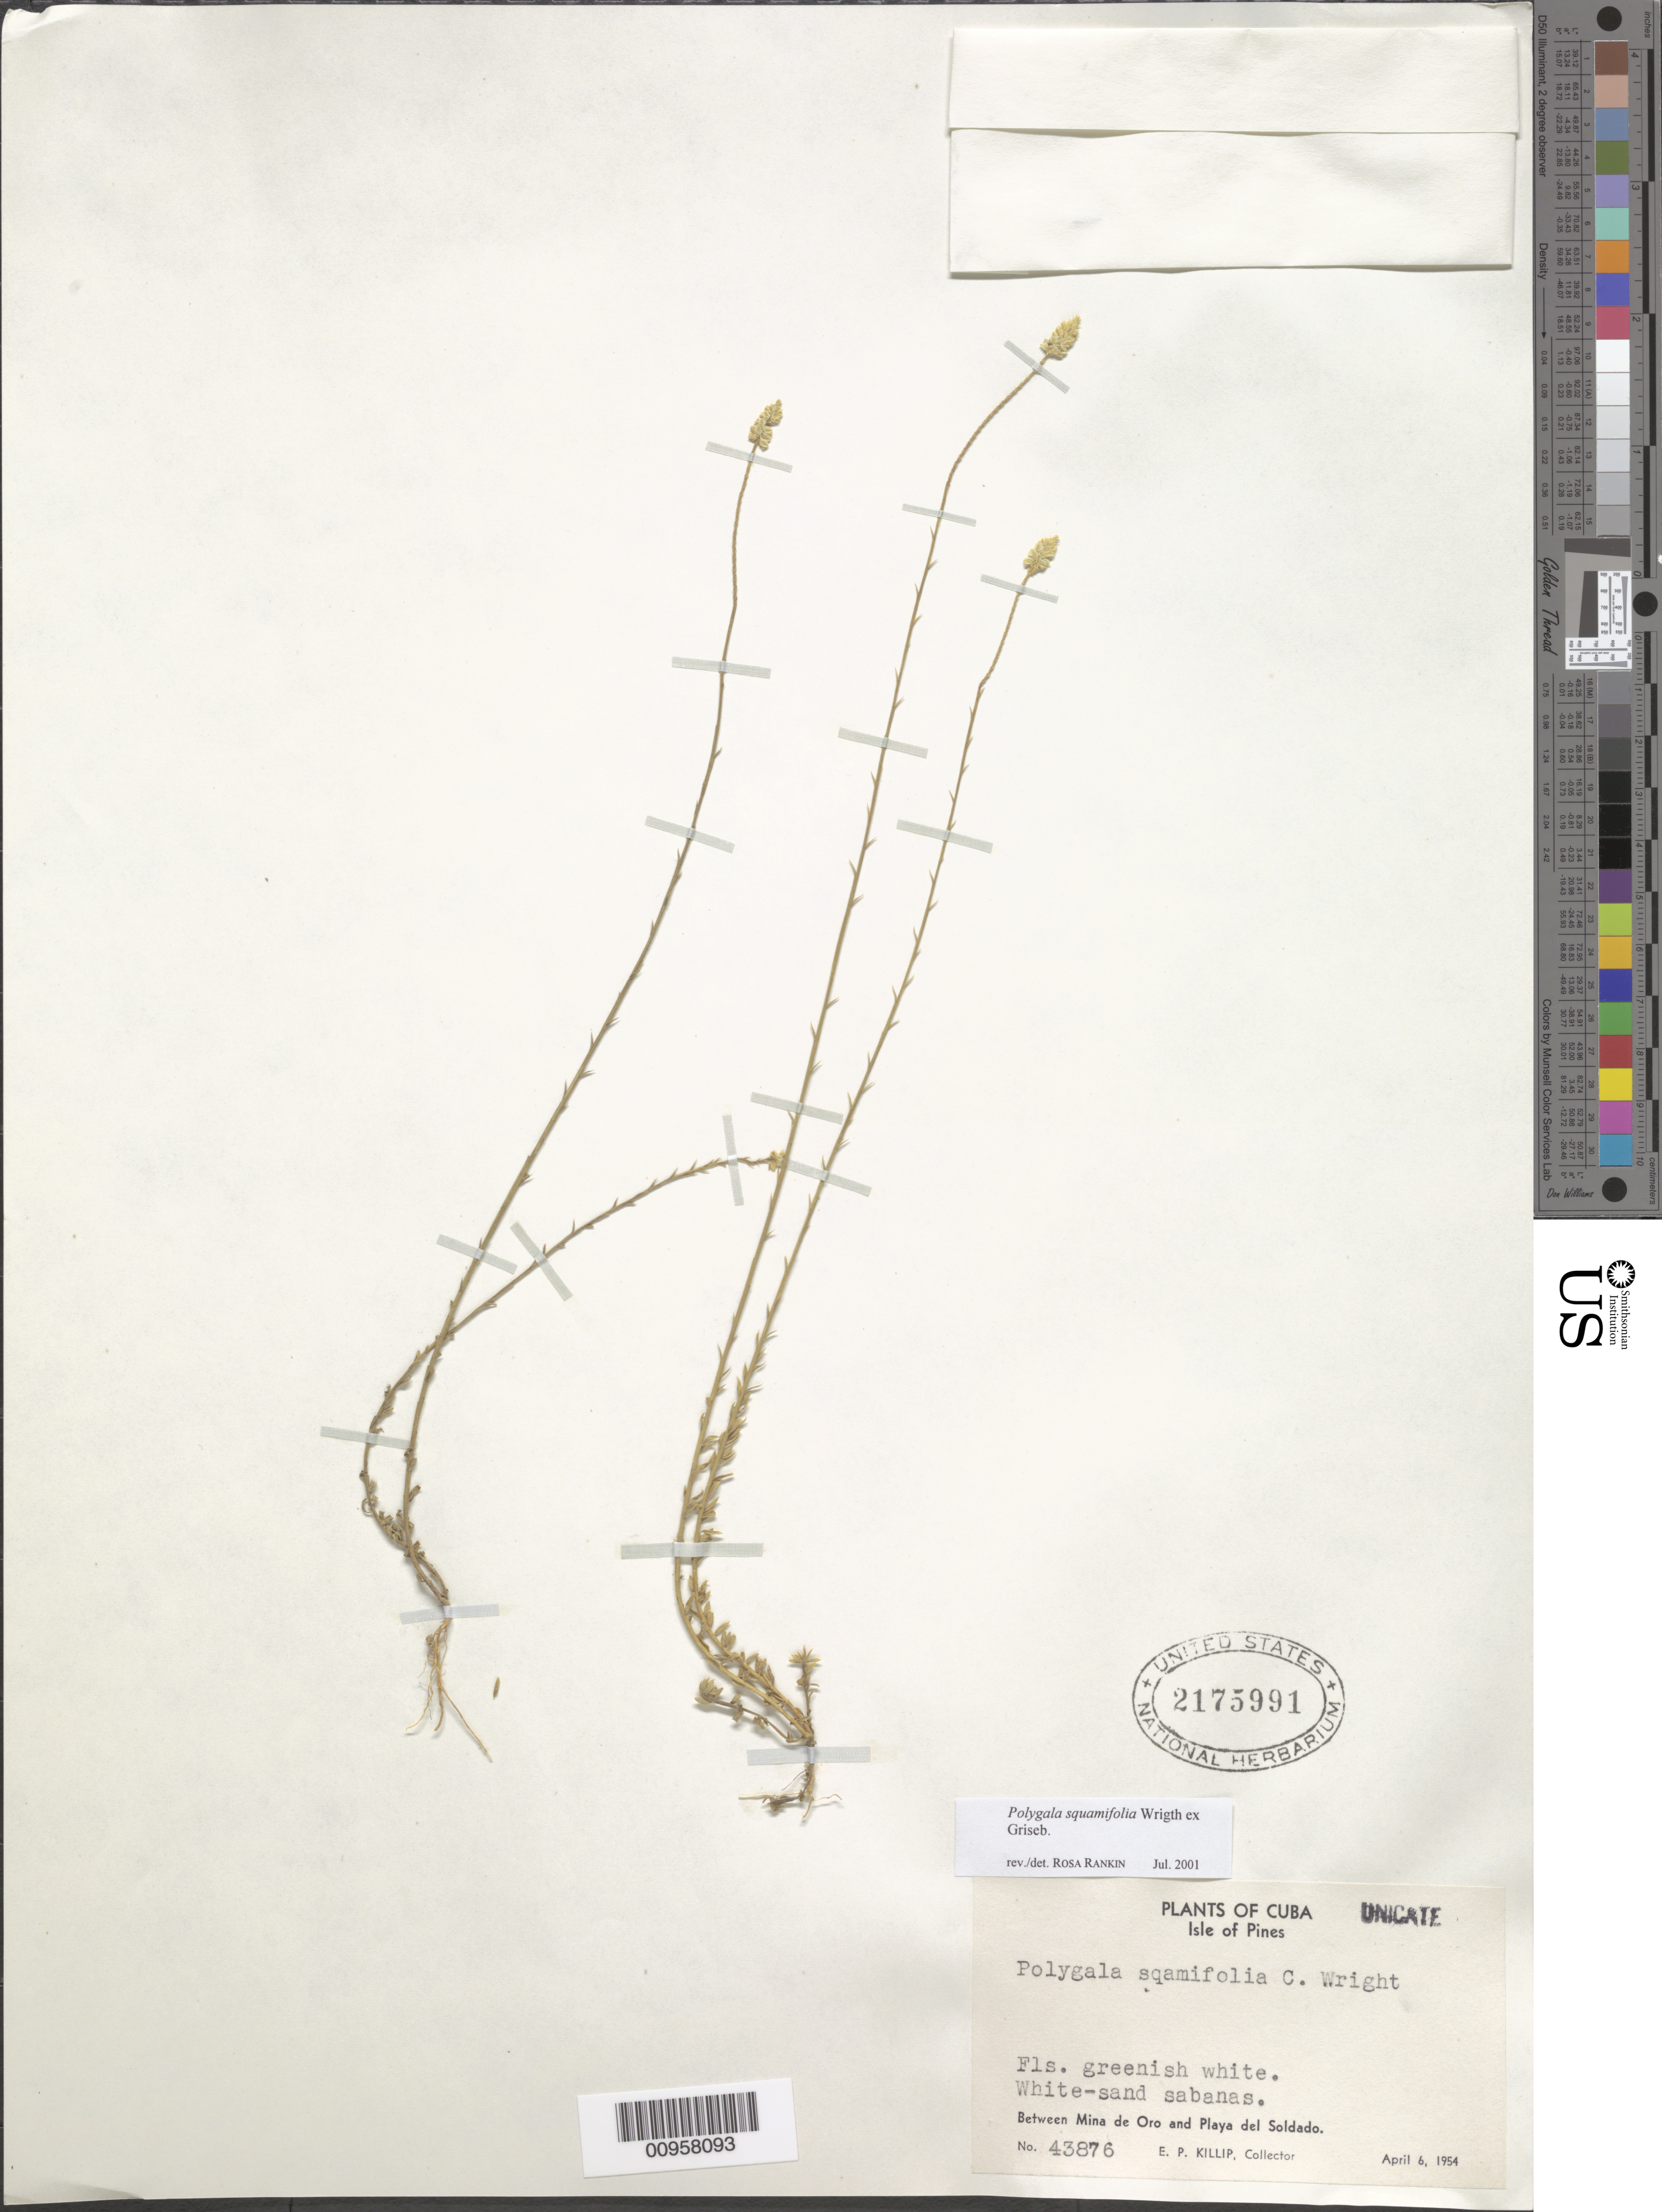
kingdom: Plantae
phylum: Tracheophyta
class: Magnoliopsida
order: Fabales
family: Polygalaceae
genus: Polygala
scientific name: Polygala squamifolia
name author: C. Wright in Griseb.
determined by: Rankin Rodriguez, Rosa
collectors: E. P. Killip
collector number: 43876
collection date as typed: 06 Apr 1954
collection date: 1954-04-06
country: Cuba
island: Isla de la Juventud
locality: Isle of Pines, between Mina de Oro and Playa del Soldado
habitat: white-sand savannas.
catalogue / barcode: US 2175991